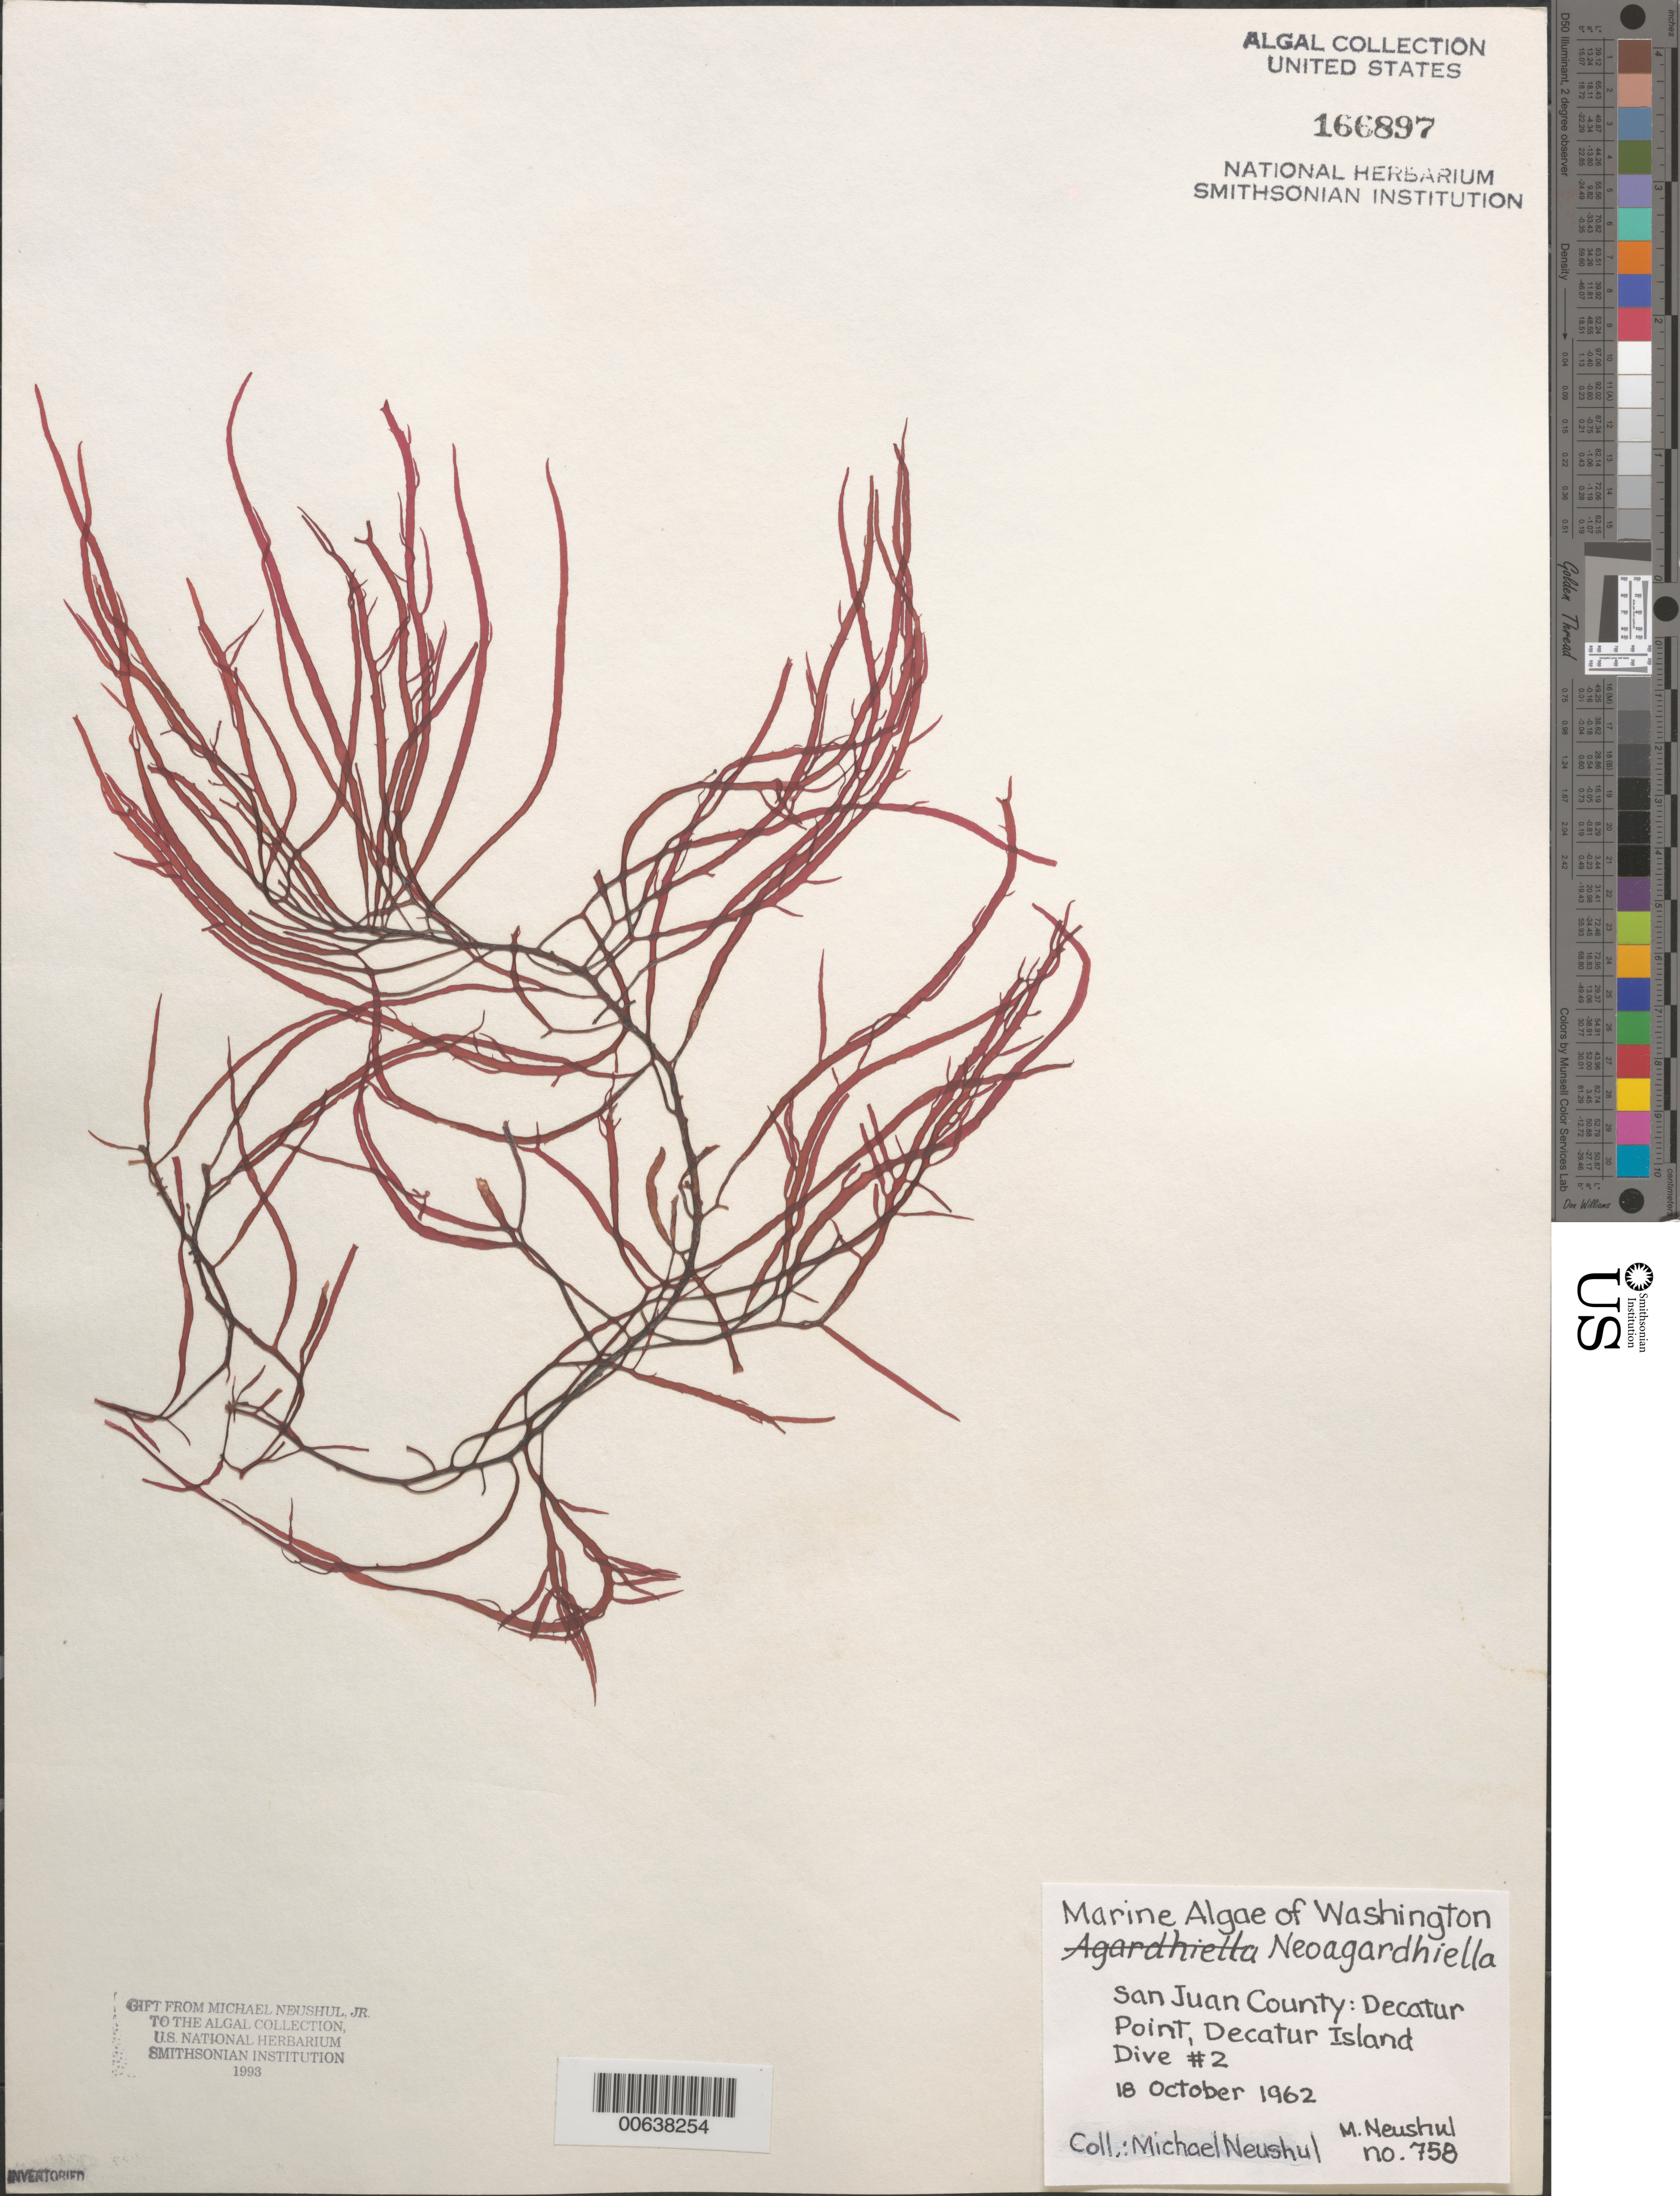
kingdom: Plantae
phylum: Rhodophyta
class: Florideophyceae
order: Gigartinales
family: Solieriaceae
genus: Agardhiella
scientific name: Agardhiella sp.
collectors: M. Neushul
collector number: Neushul 758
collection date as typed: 18 Oct 1962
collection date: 1962-10-18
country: United States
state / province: Washington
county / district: San Juan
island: Decatur Island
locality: Decatur Point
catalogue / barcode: US 166897